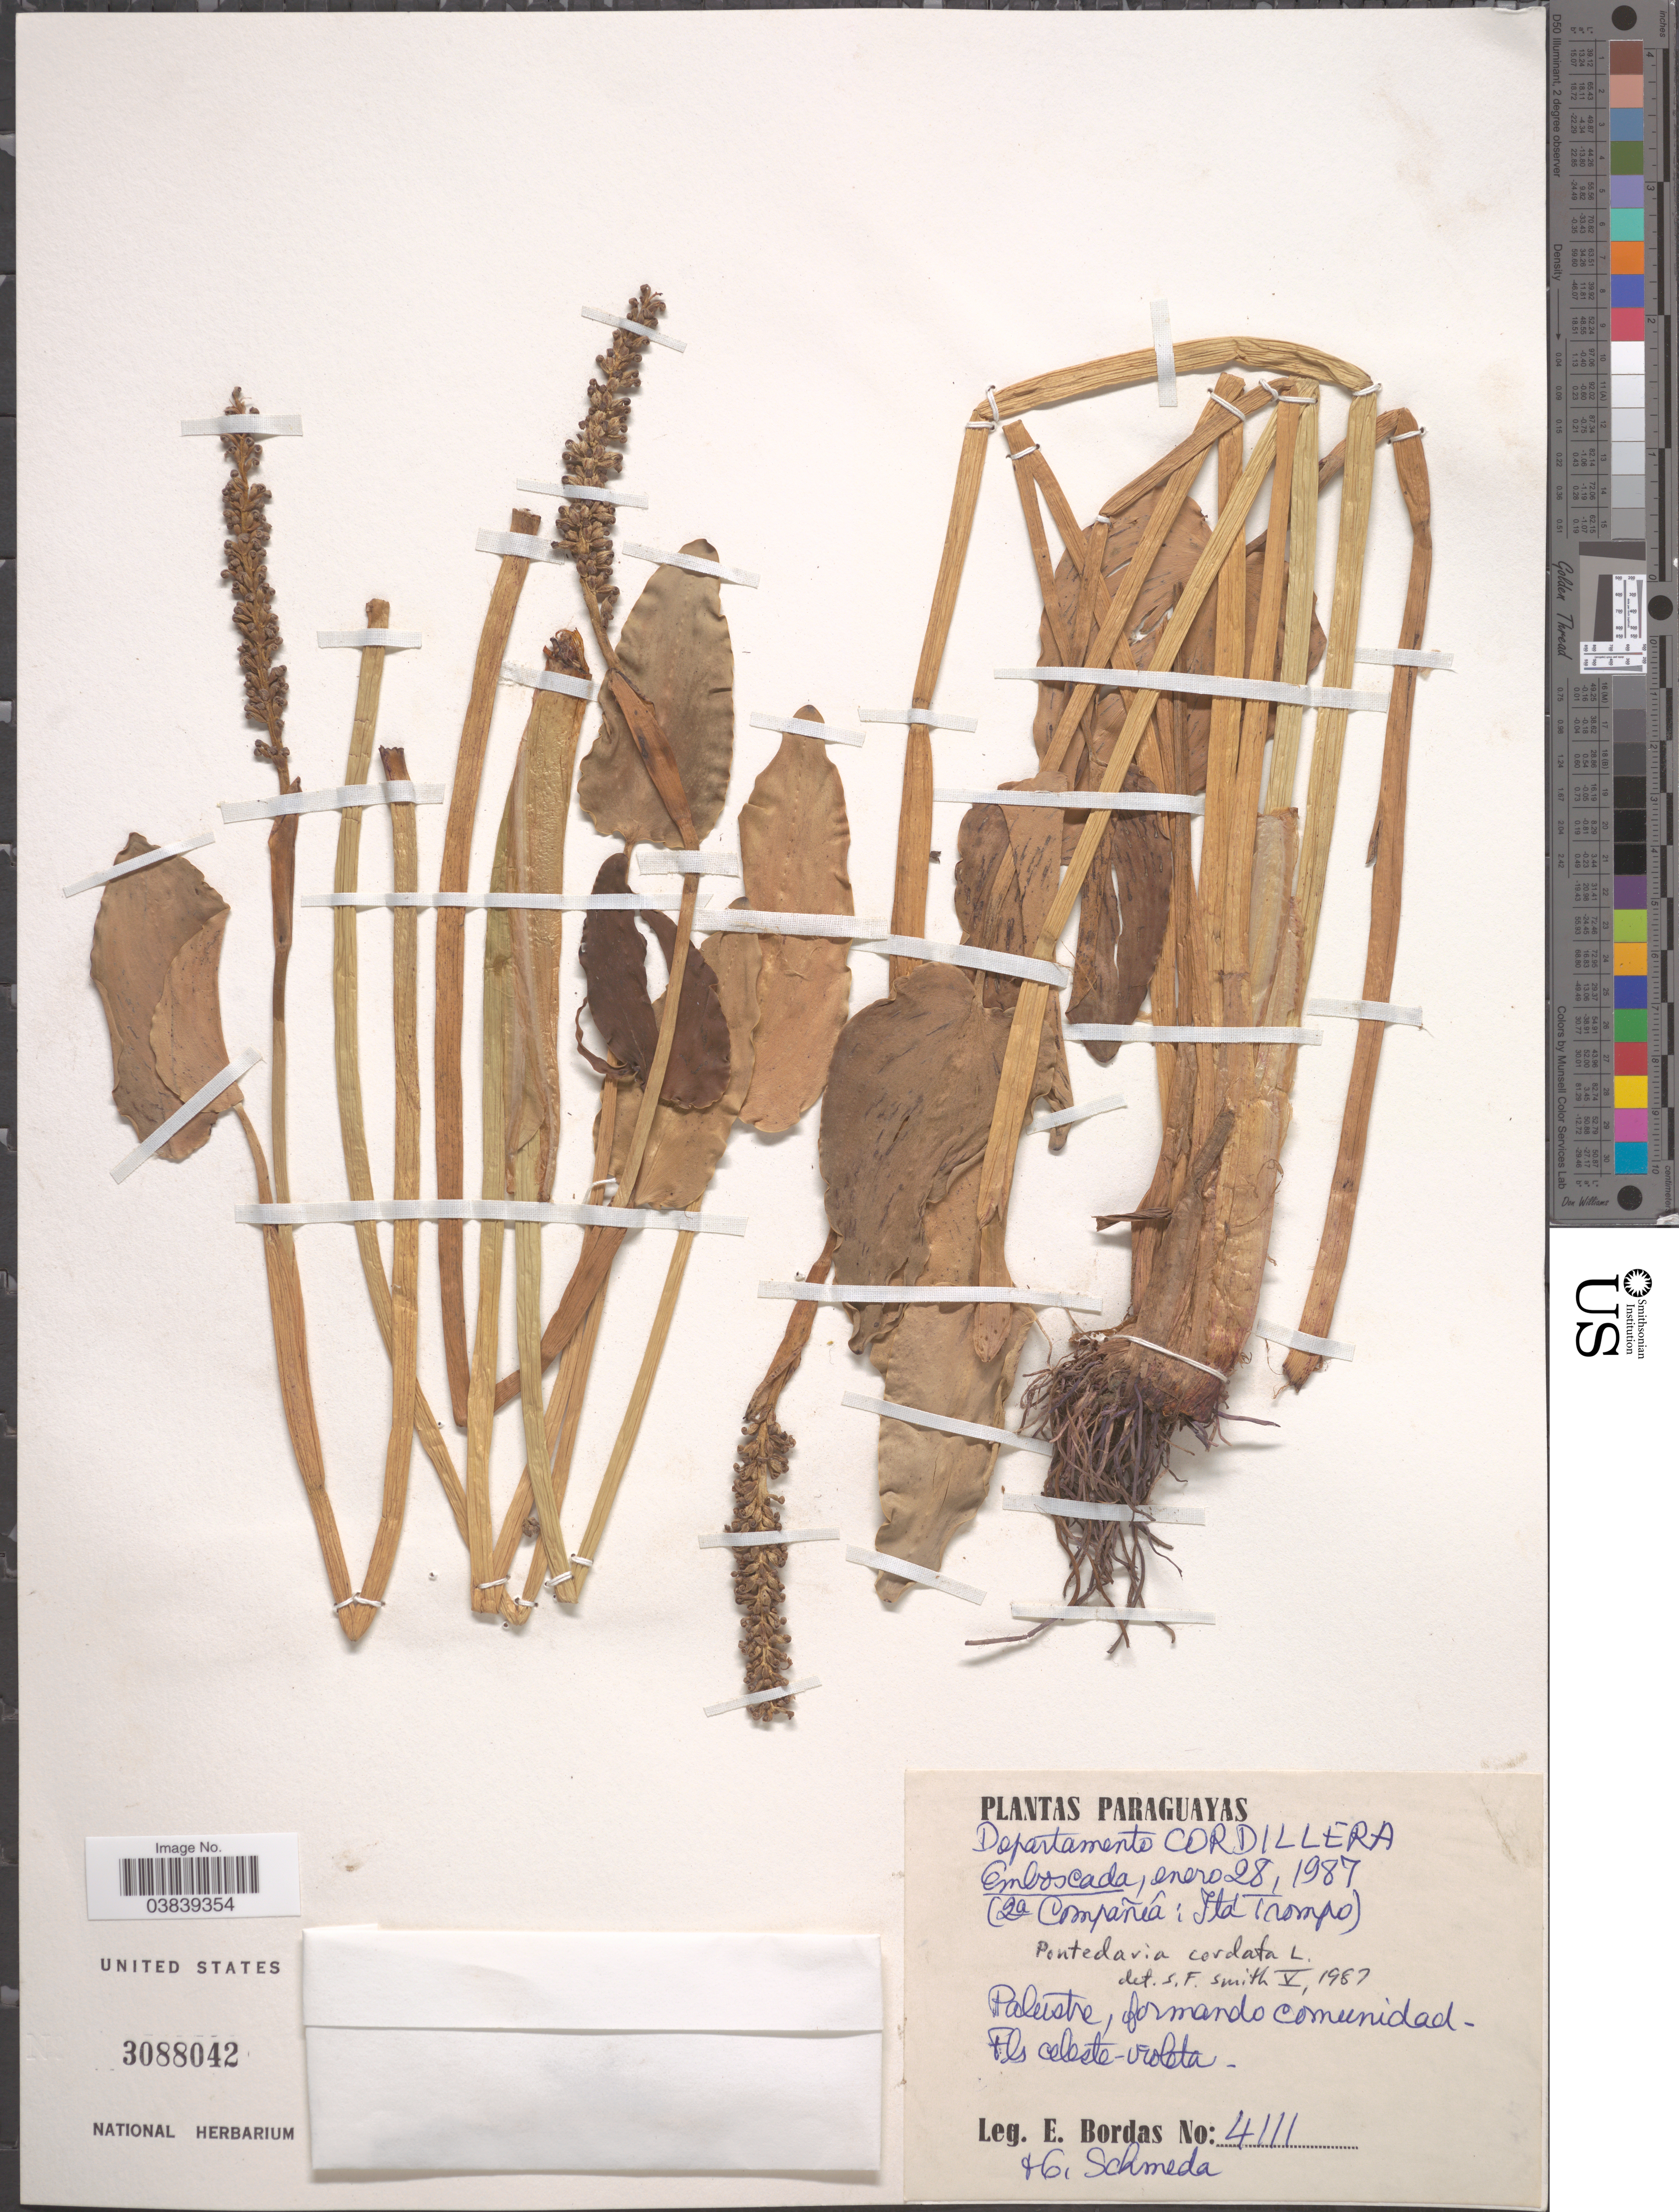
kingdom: Plantae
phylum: Tracheophyta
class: Liliopsida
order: Commelinales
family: Pontederiaceae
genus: Pontederia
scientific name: Pontederia cordata var. cordata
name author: L.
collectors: E. Bordas & G. Schmeda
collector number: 4111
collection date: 1987-01-28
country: Paraguay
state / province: Cordillera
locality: Departamento Cordillera. Emboscada. (2a Compaña: Itá Trompo).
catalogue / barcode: US 3088042